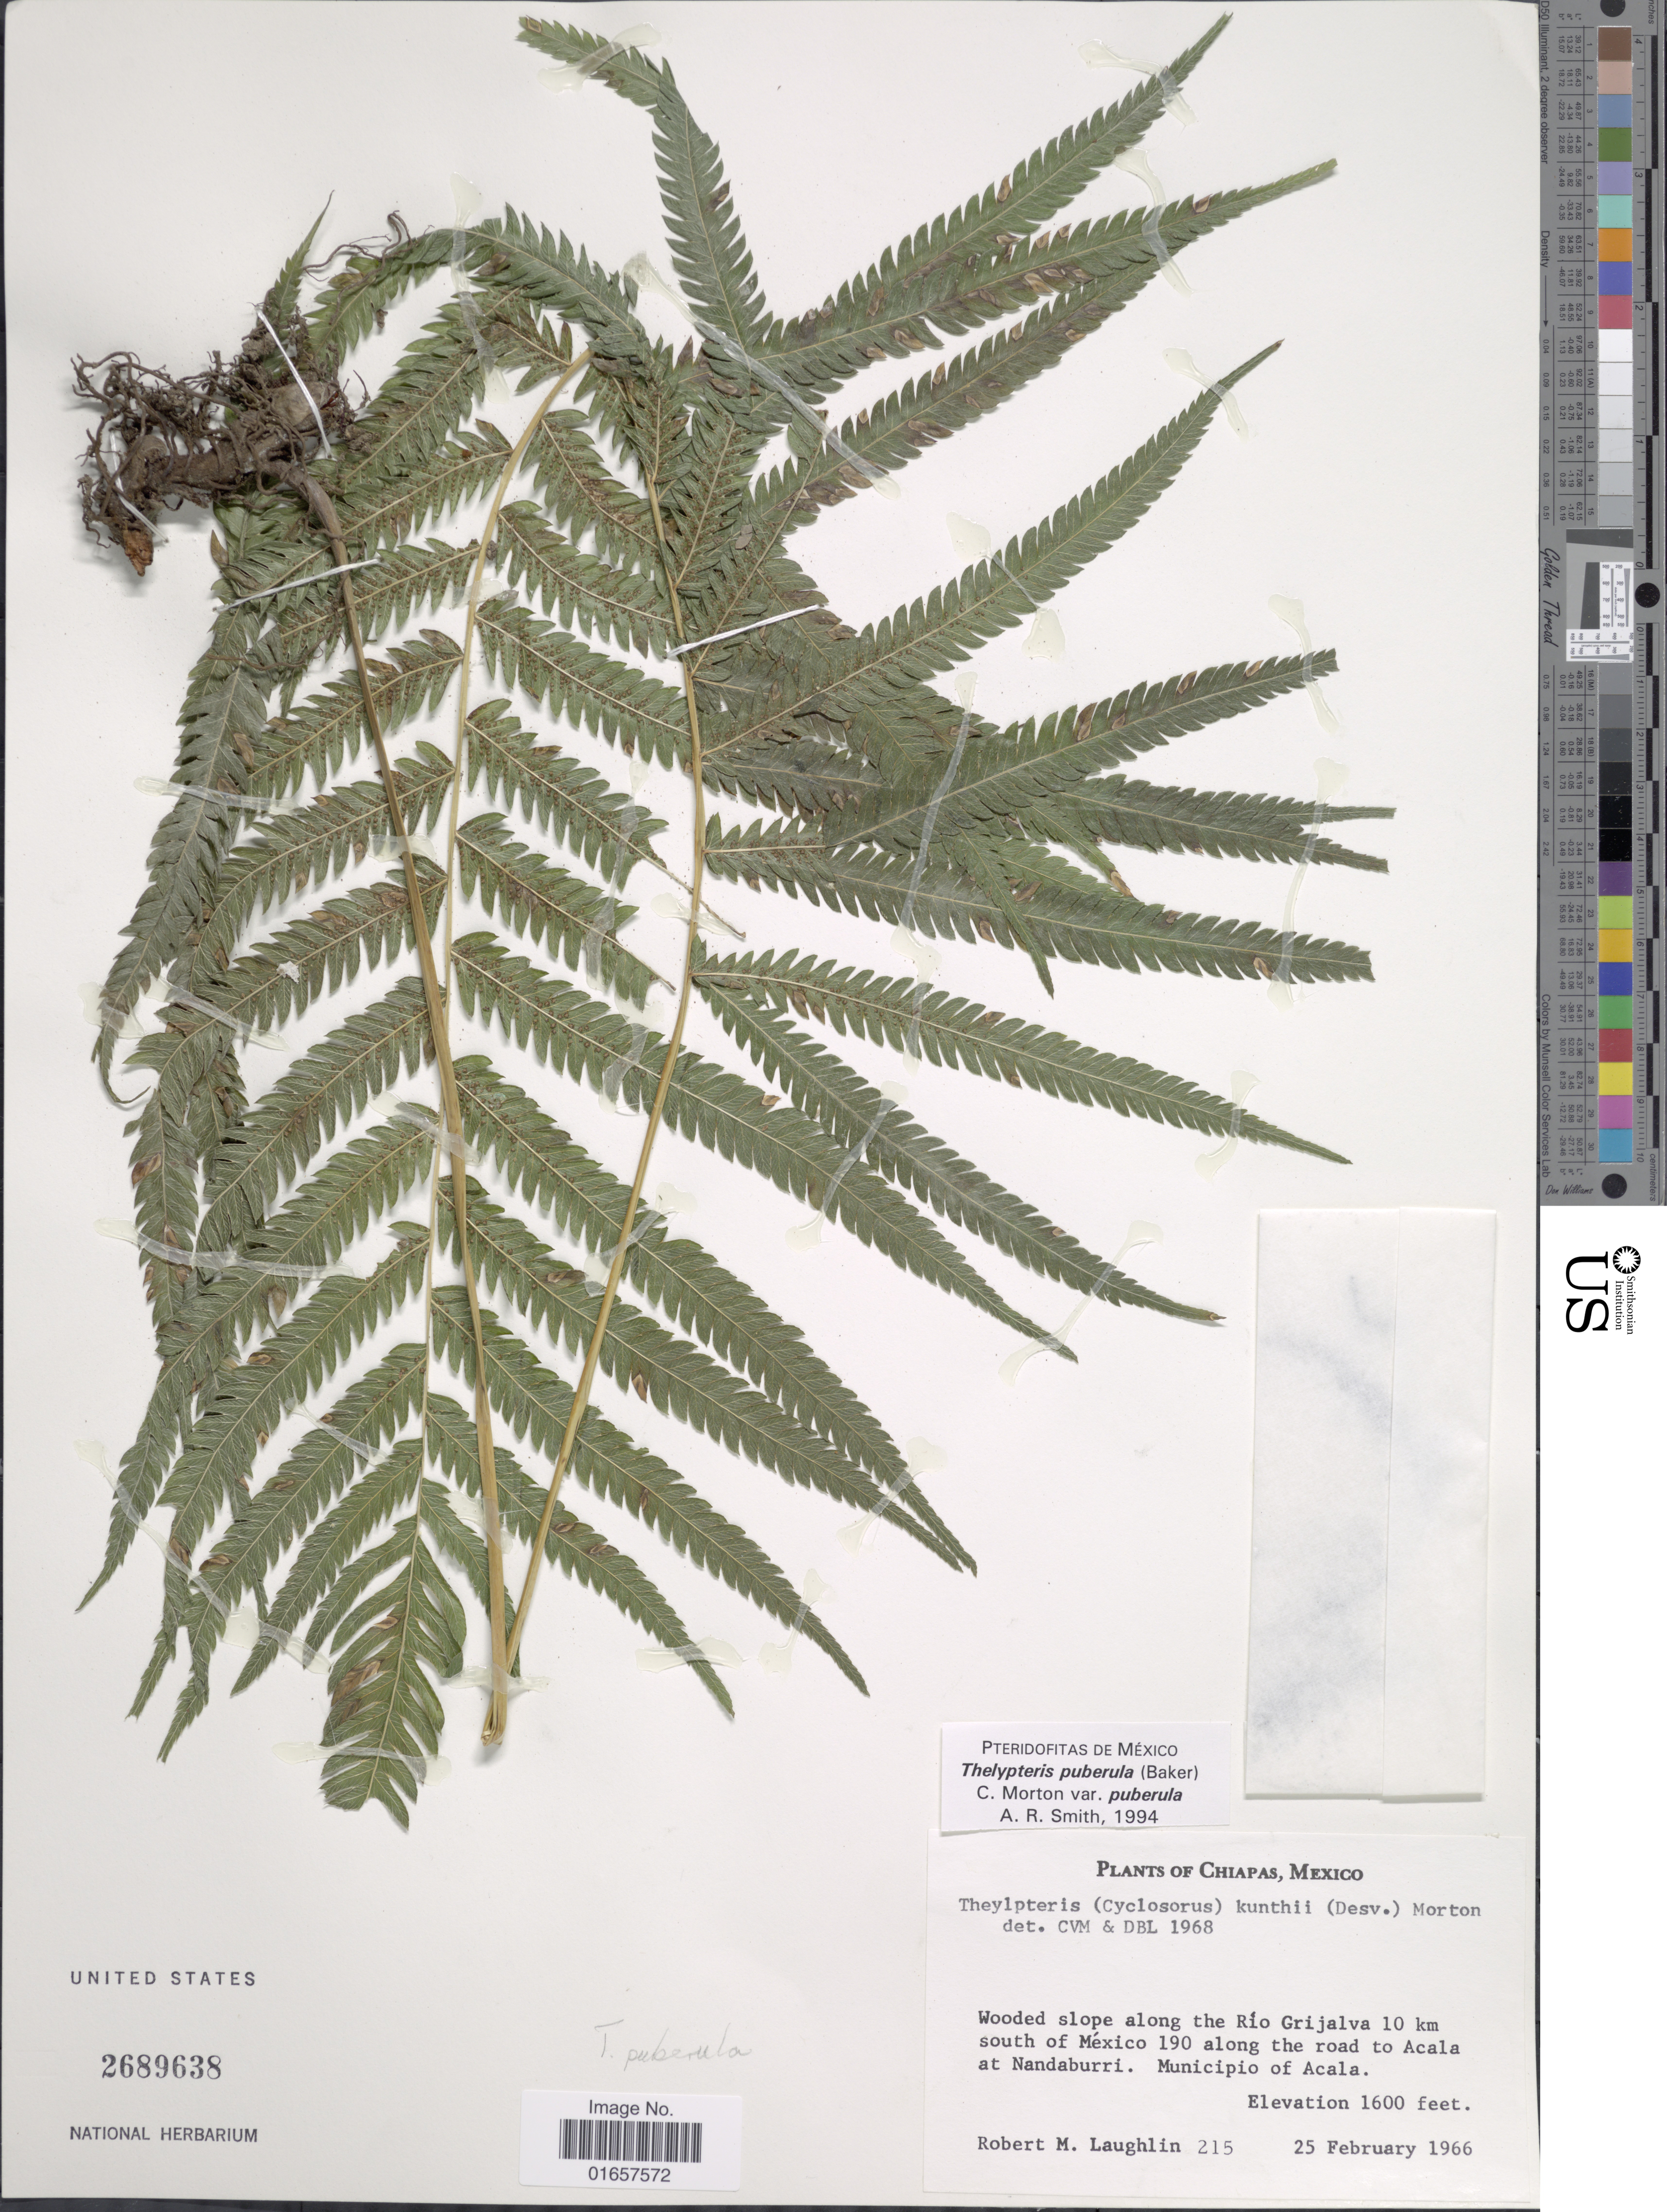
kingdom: Plantae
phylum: Tracheophyta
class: Polypodiopsida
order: Polypodiales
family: Thelypteridaceae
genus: Christella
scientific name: Christella puberula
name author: (Baker) Á. Löve & D. Löve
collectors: R. M. Laughlin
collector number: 215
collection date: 1966-02-25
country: Mexico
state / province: Chiapas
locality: Mexico, along the Río Grijalva 10 km south of México 190 along the road to Acala at Nandaburri, Munipio of Acala.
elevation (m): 488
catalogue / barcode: US 2689638